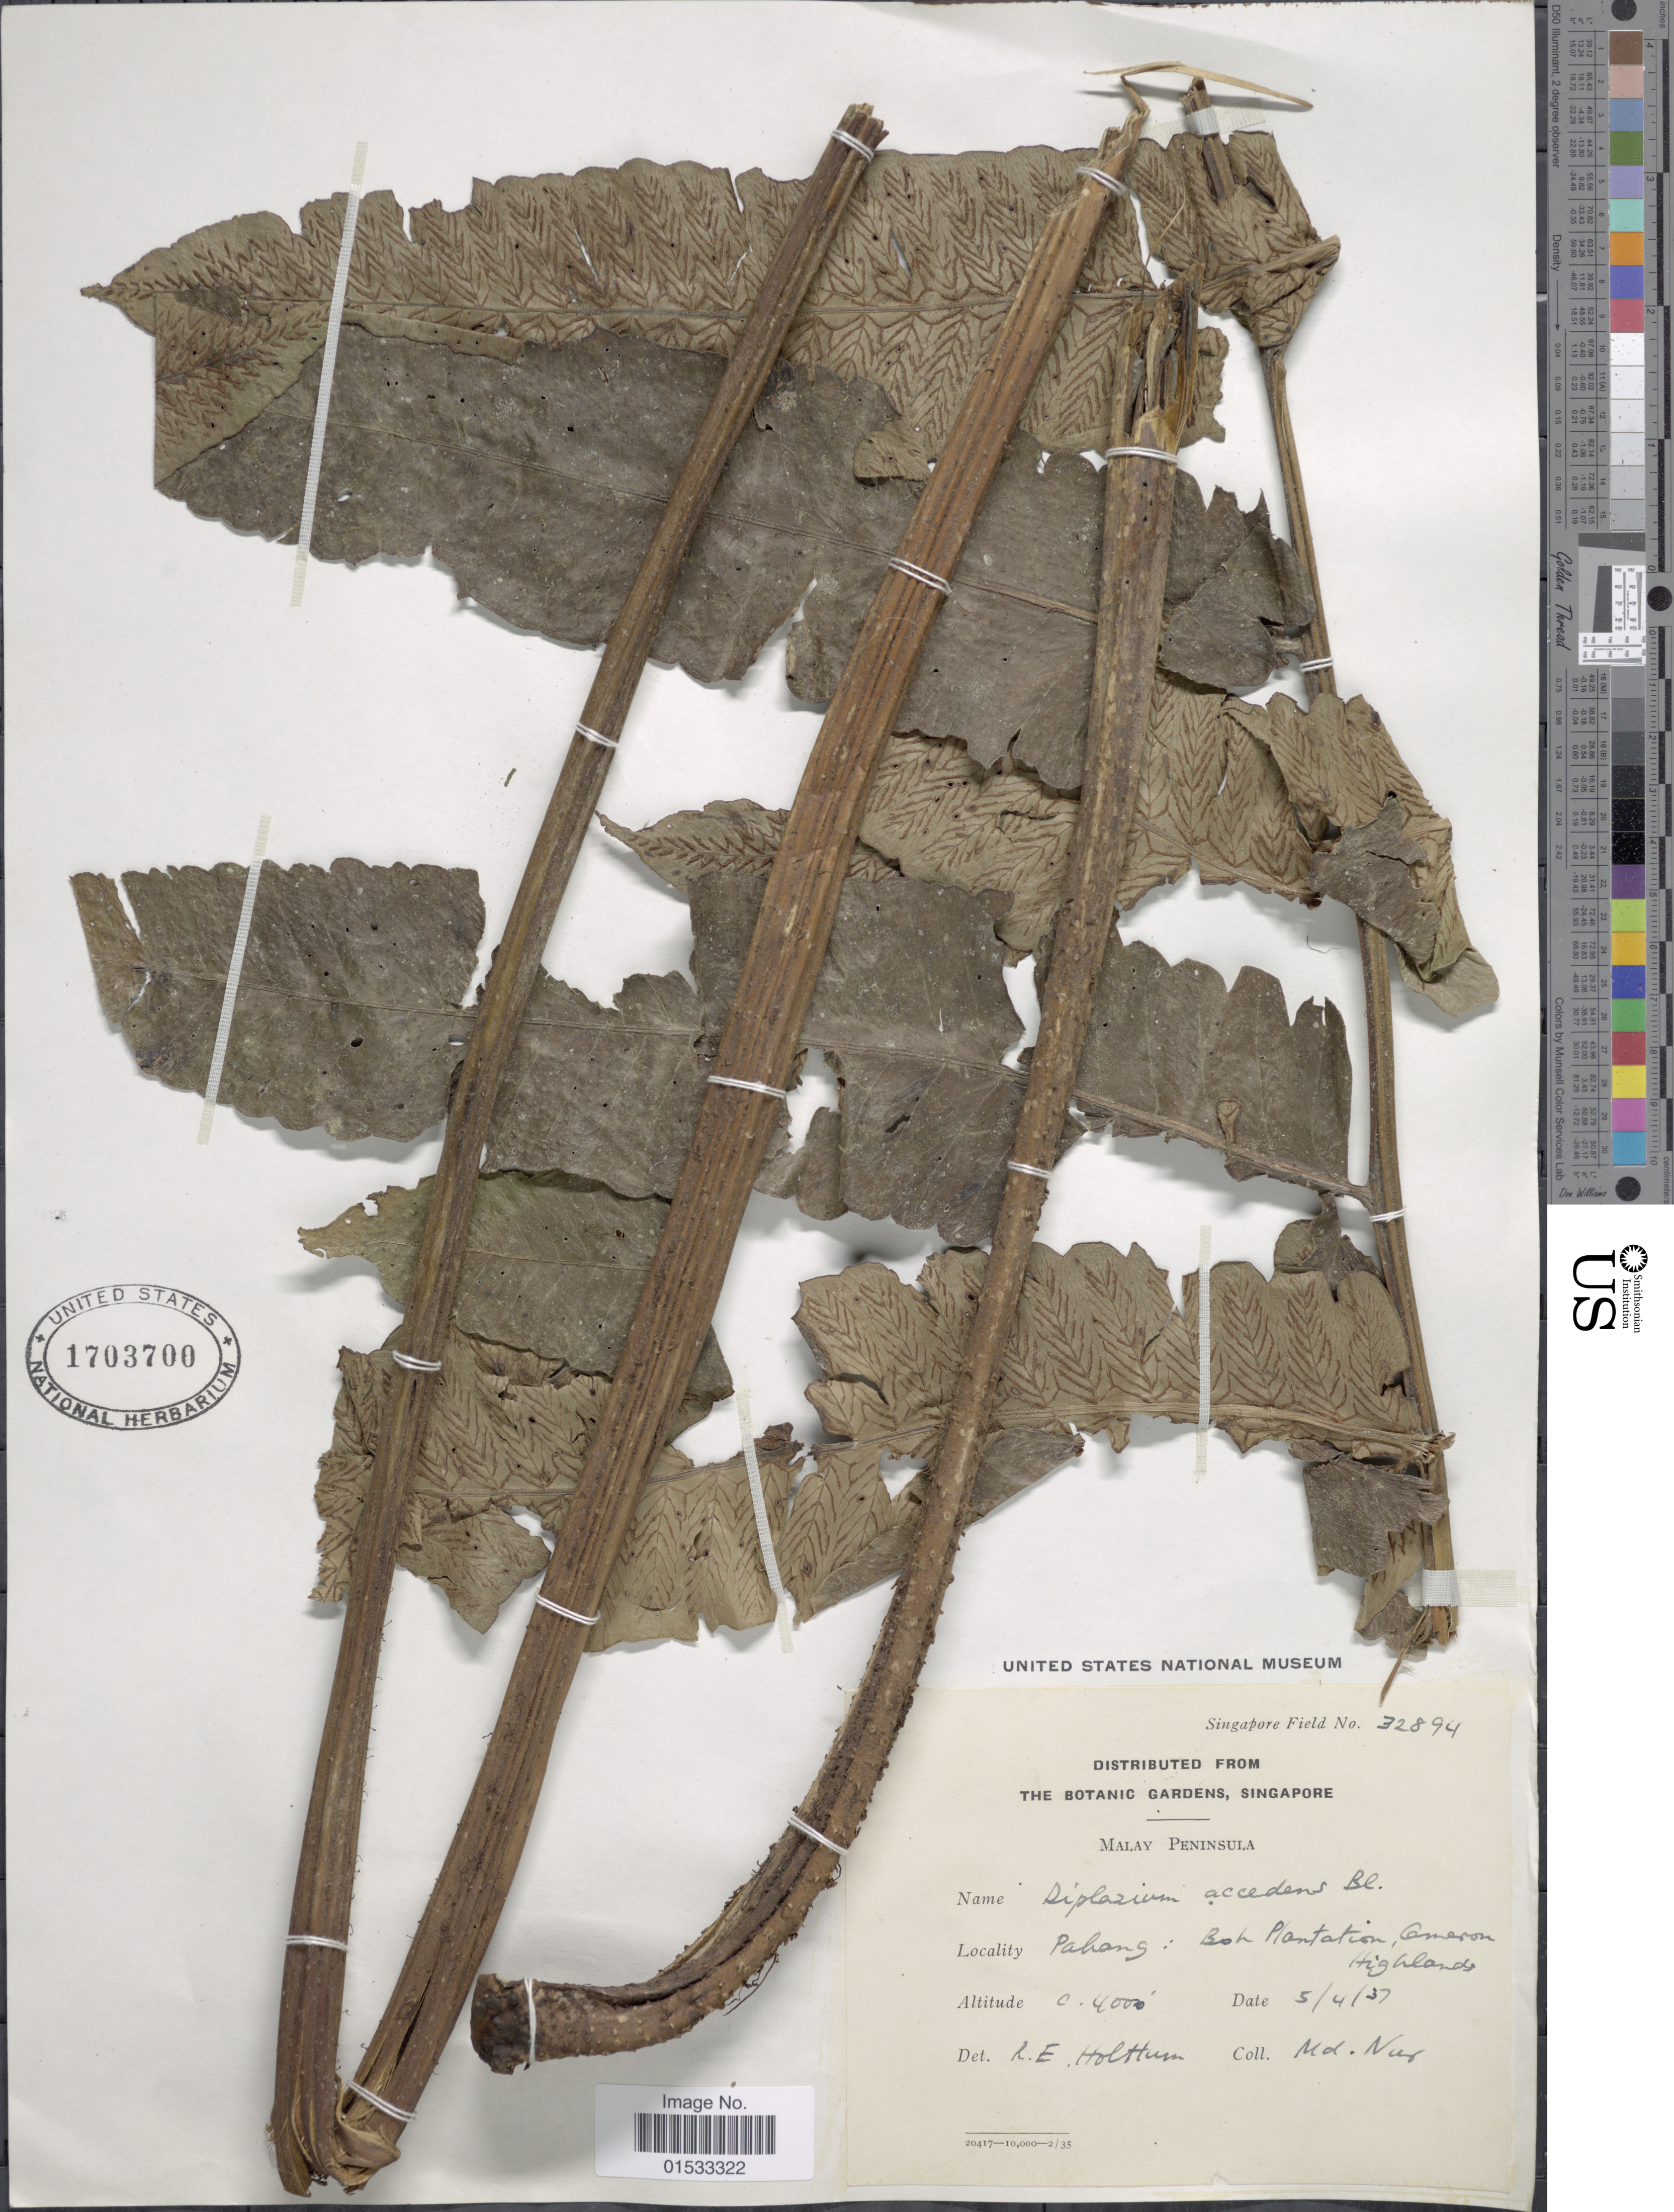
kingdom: Plantae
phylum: Tracheophyta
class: Polypodiopsida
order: Polypodiales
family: Athyriaceae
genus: Diplazium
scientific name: Diplazium accendens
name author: Blume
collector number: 32894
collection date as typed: Transcribed d/m/y: 5/4/37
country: Malaysia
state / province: Pahang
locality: Boh Plantation, Cameron Highlands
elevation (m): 1219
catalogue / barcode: US 1703700